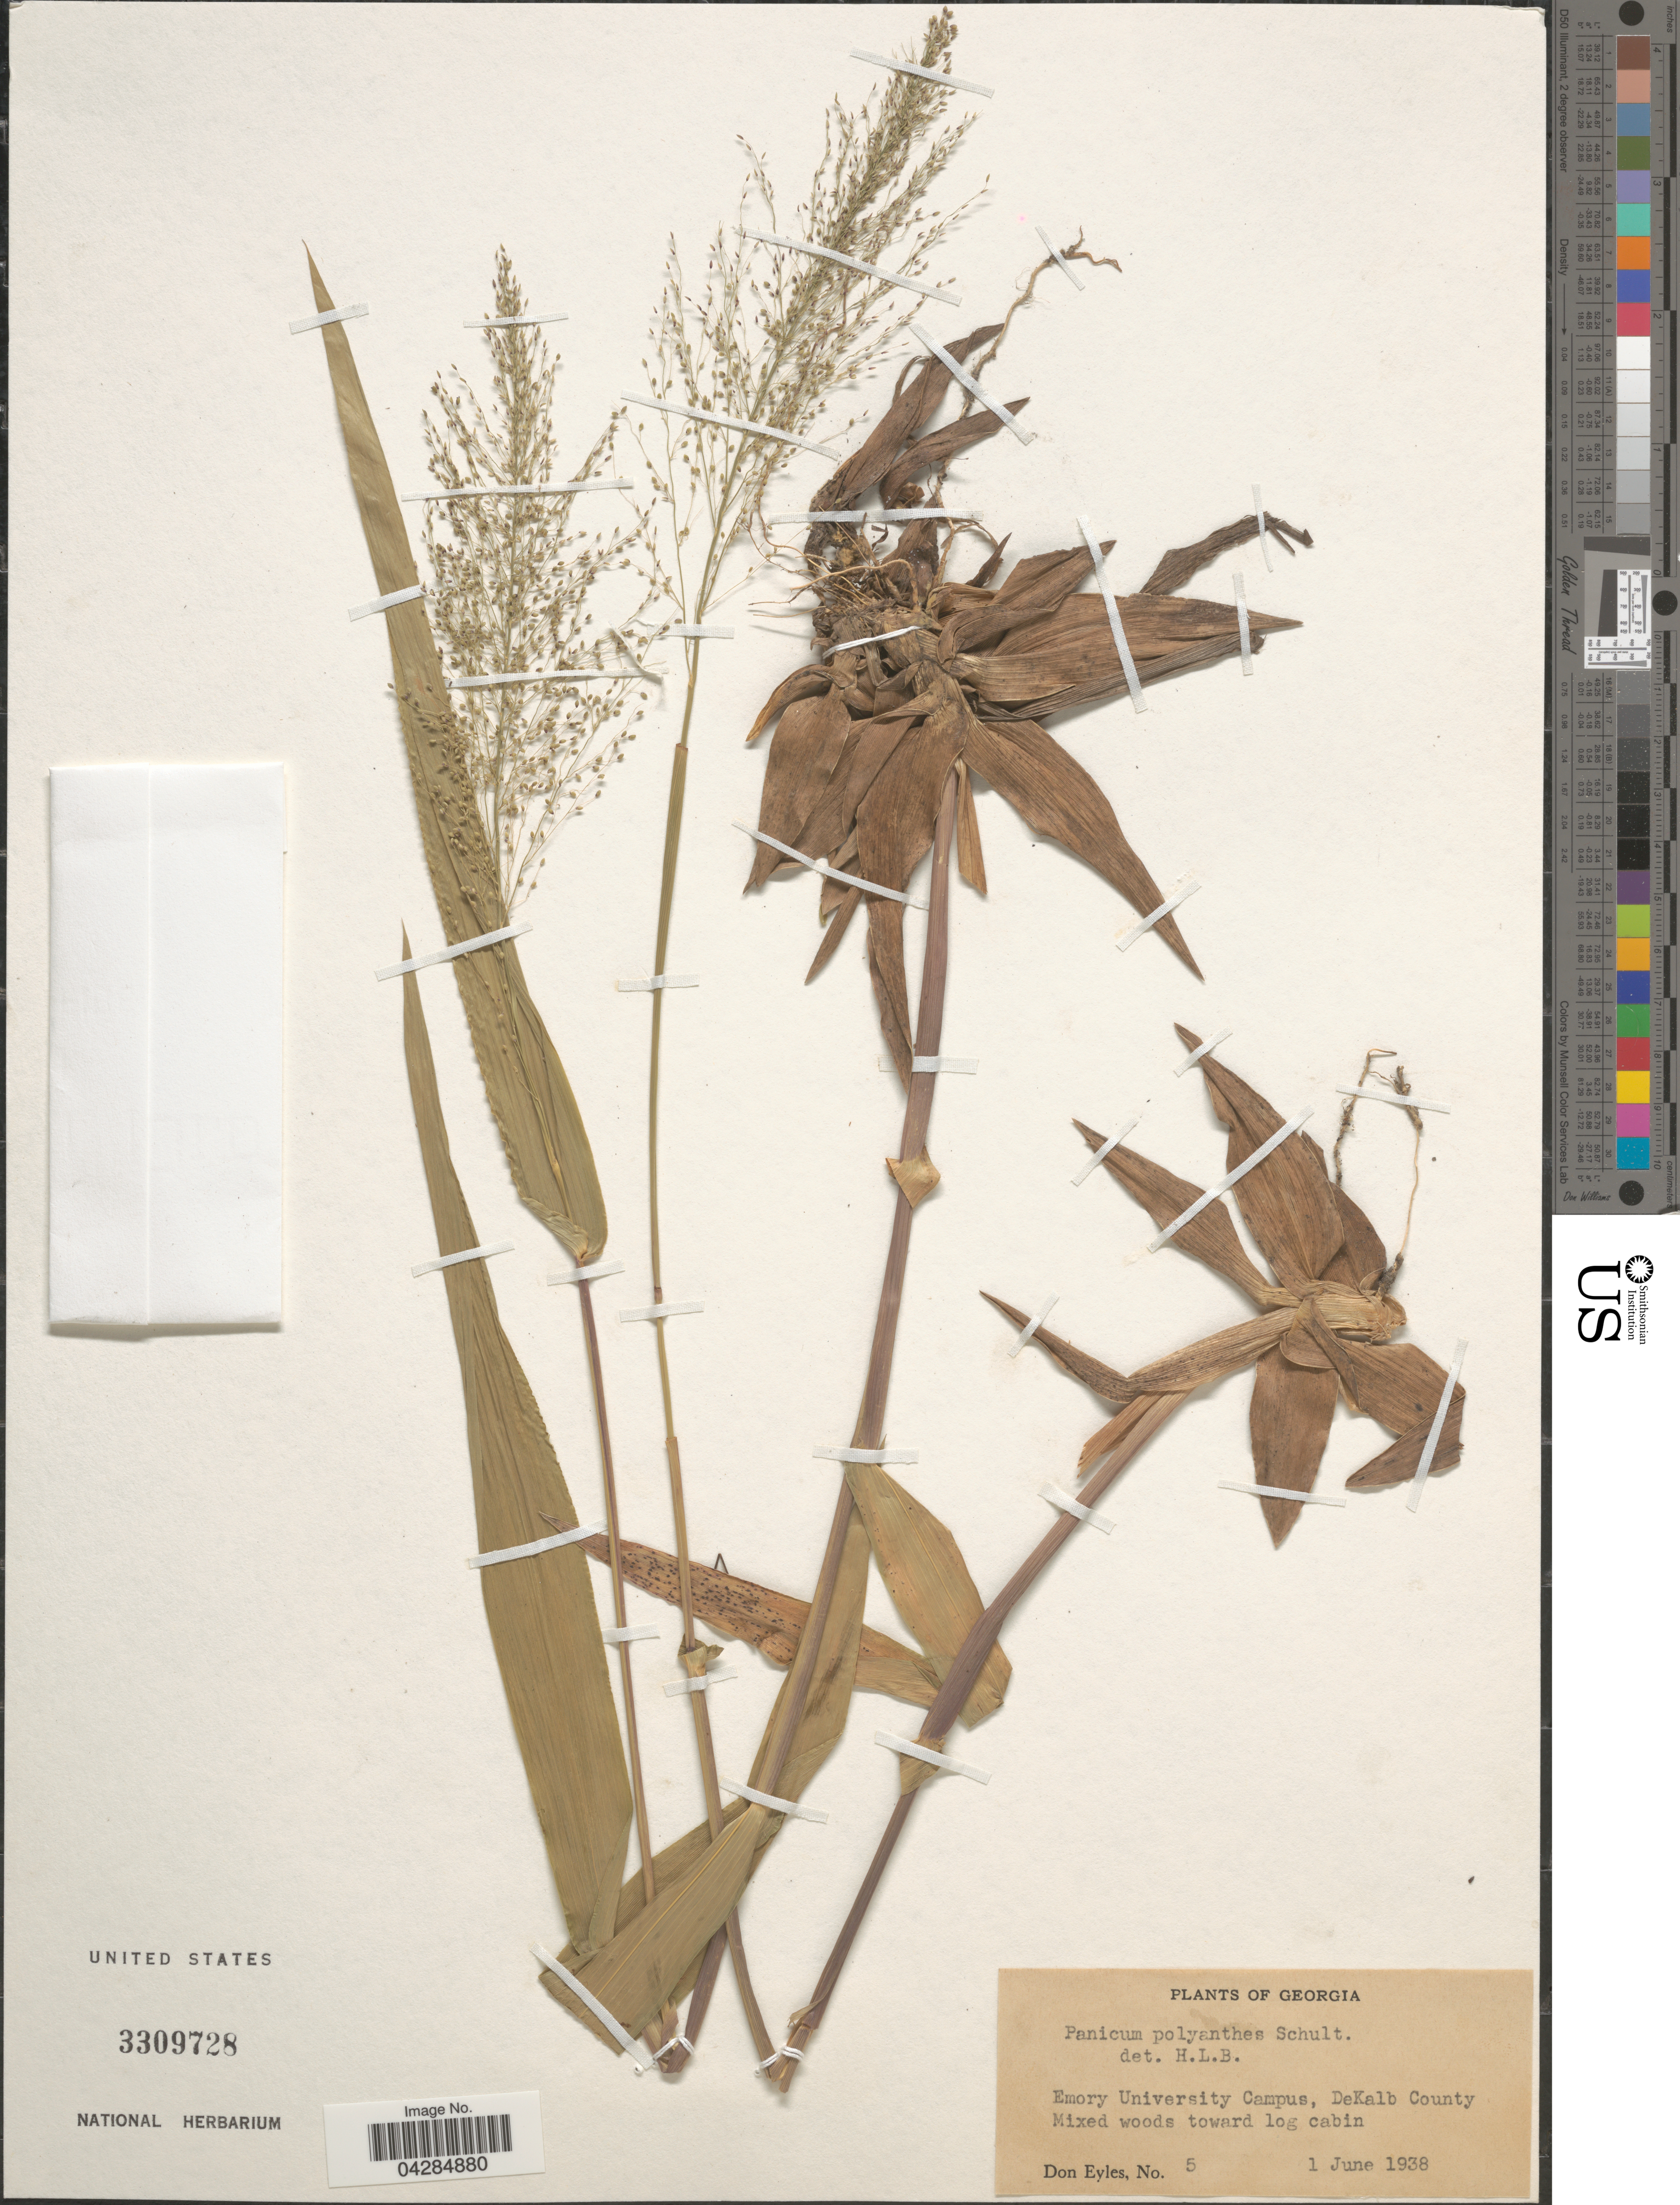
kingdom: Plantae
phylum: Tracheophyta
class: Liliopsida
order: Poales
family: Poaceae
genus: Dichanthelium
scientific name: Dichanthelium polyanthes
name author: (Schult.) Mohlenbr.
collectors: D. Eyles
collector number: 5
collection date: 1938-06-01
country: United States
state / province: Georgia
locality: Emory University Campus, DeKalb County. Mixed woods toward log cabin.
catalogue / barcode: US 3309728